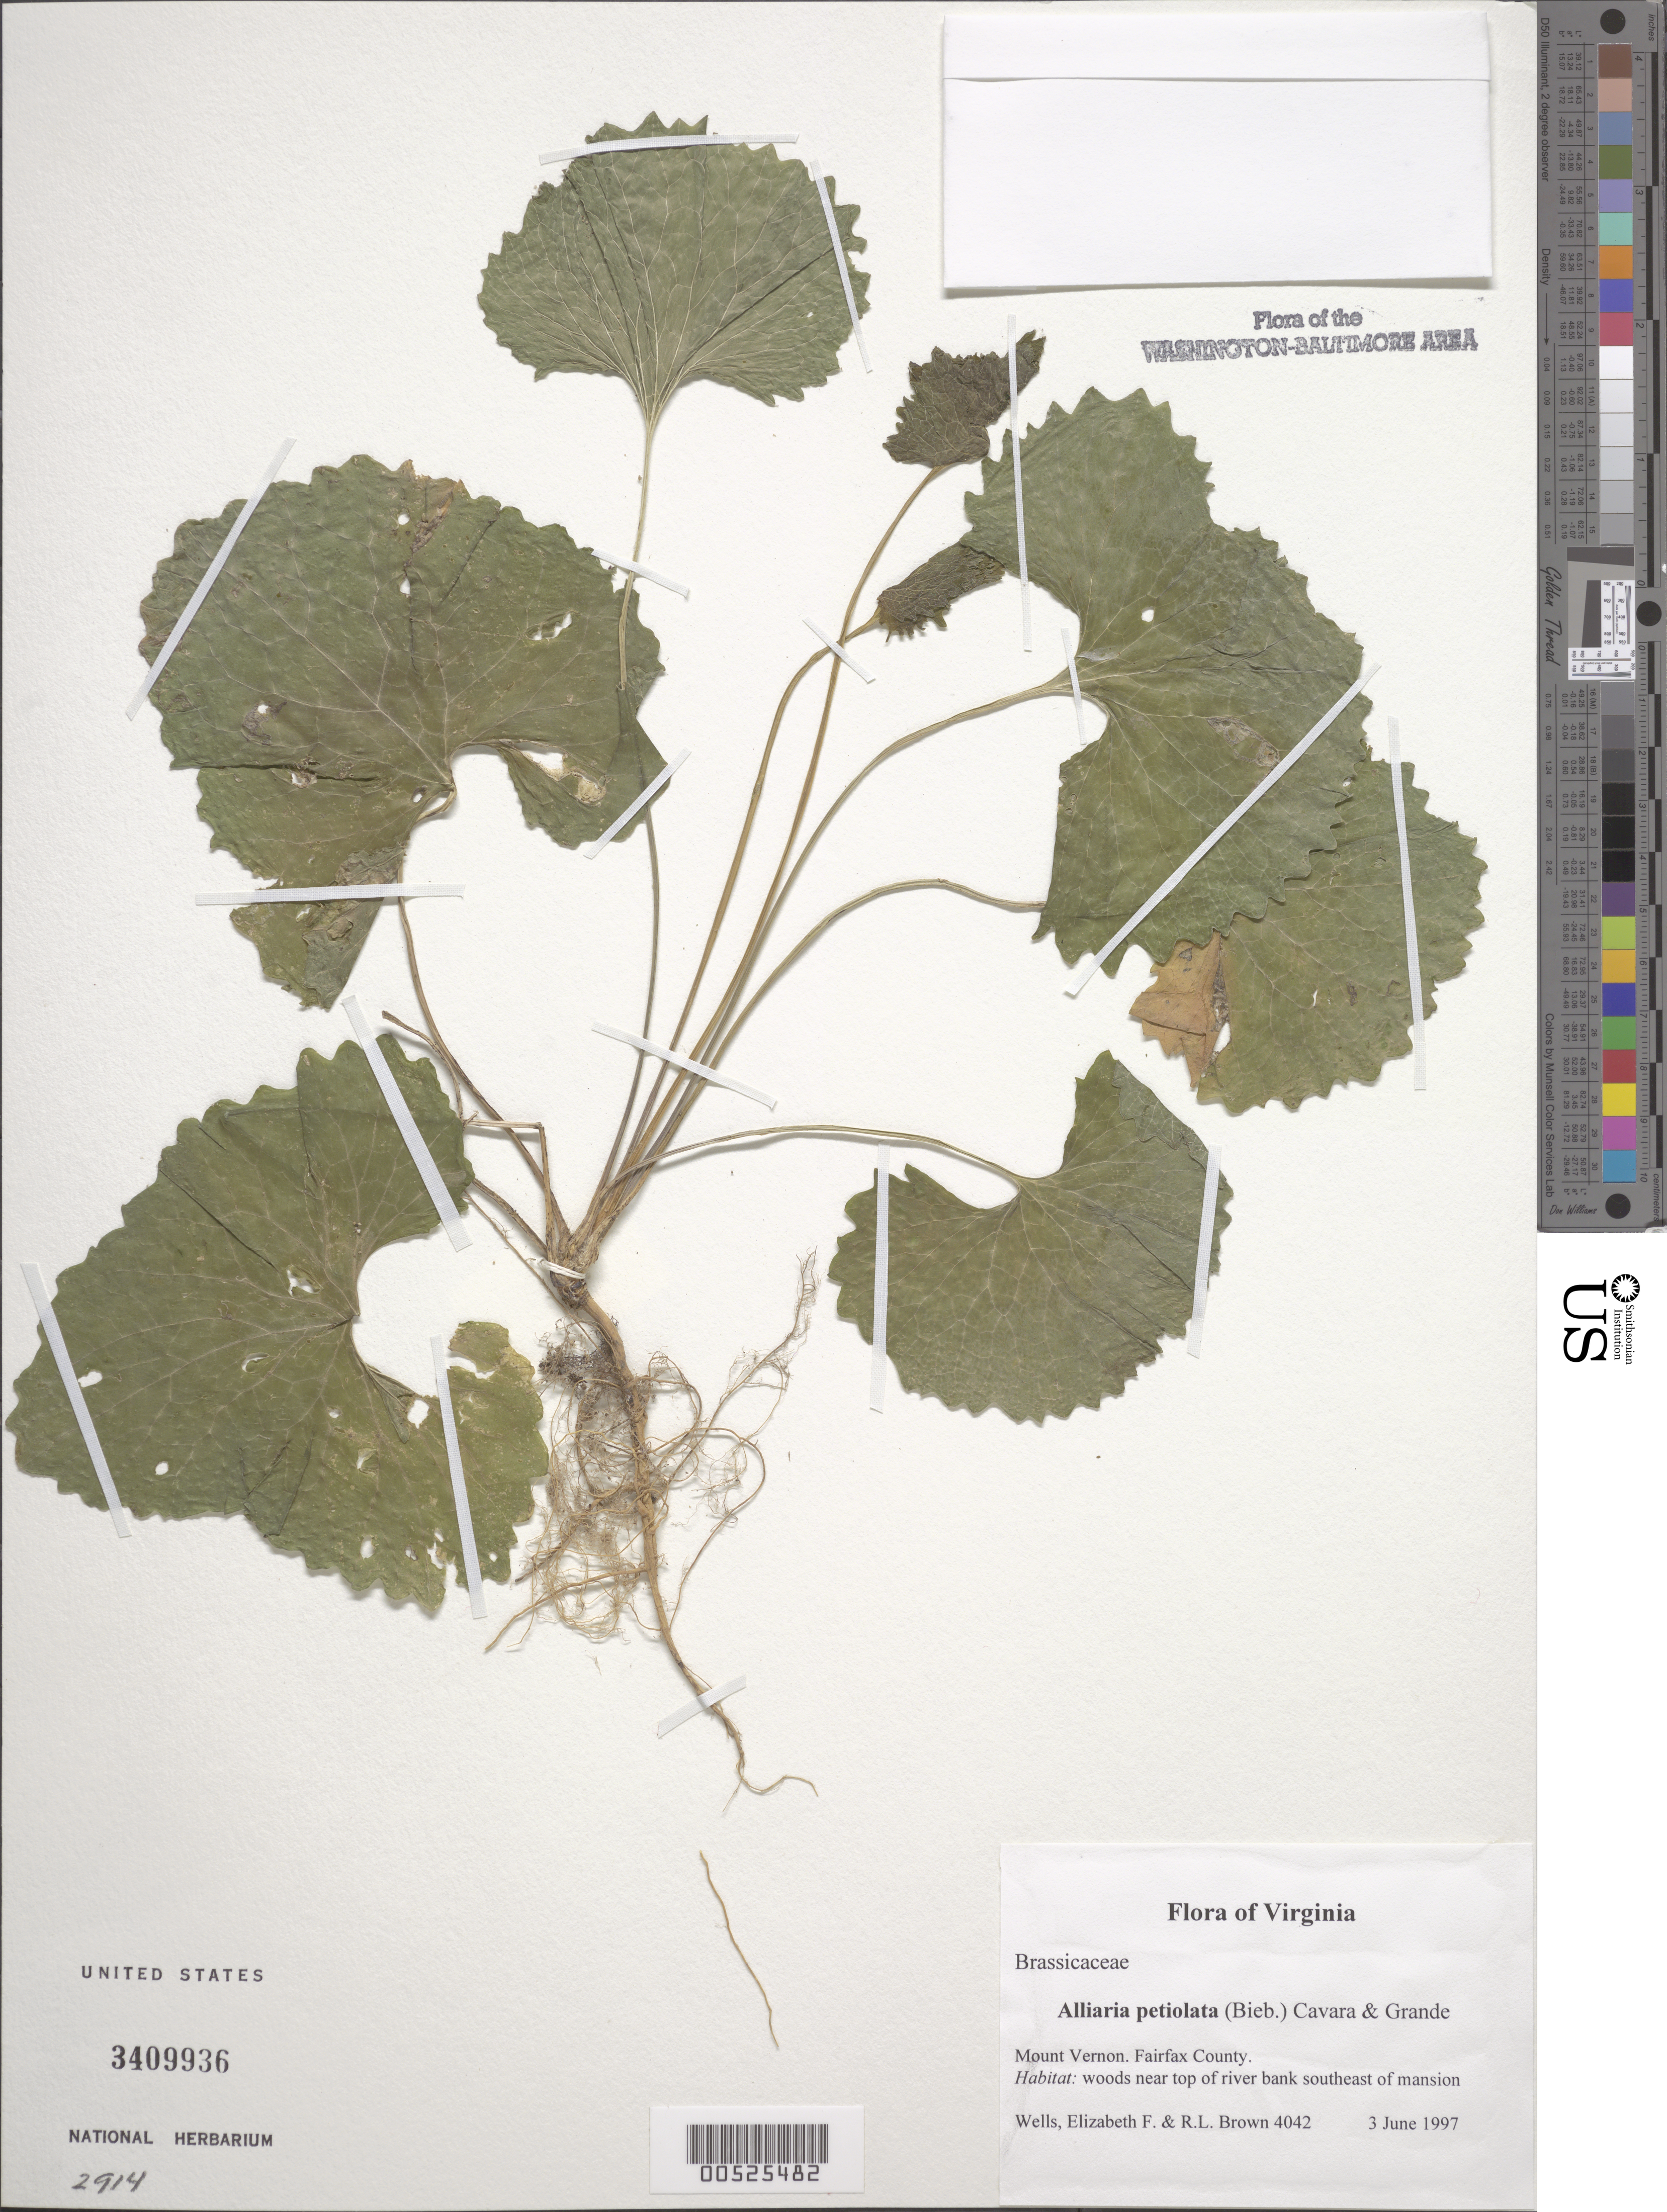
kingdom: Plantae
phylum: Tracheophyta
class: Magnoliopsida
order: Brassicales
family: Brassicaceae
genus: Alliaria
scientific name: Alliaria petiolata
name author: (M. Bieb.) Cavara & Grande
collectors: E. F. Wells & R. L. Brown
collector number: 4042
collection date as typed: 03 Jun 1997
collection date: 1997-06-03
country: United States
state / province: Virginia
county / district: Fairfax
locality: Mount Vernon.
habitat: Woods near top of river bank southeast of mansion.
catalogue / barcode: US 3409936